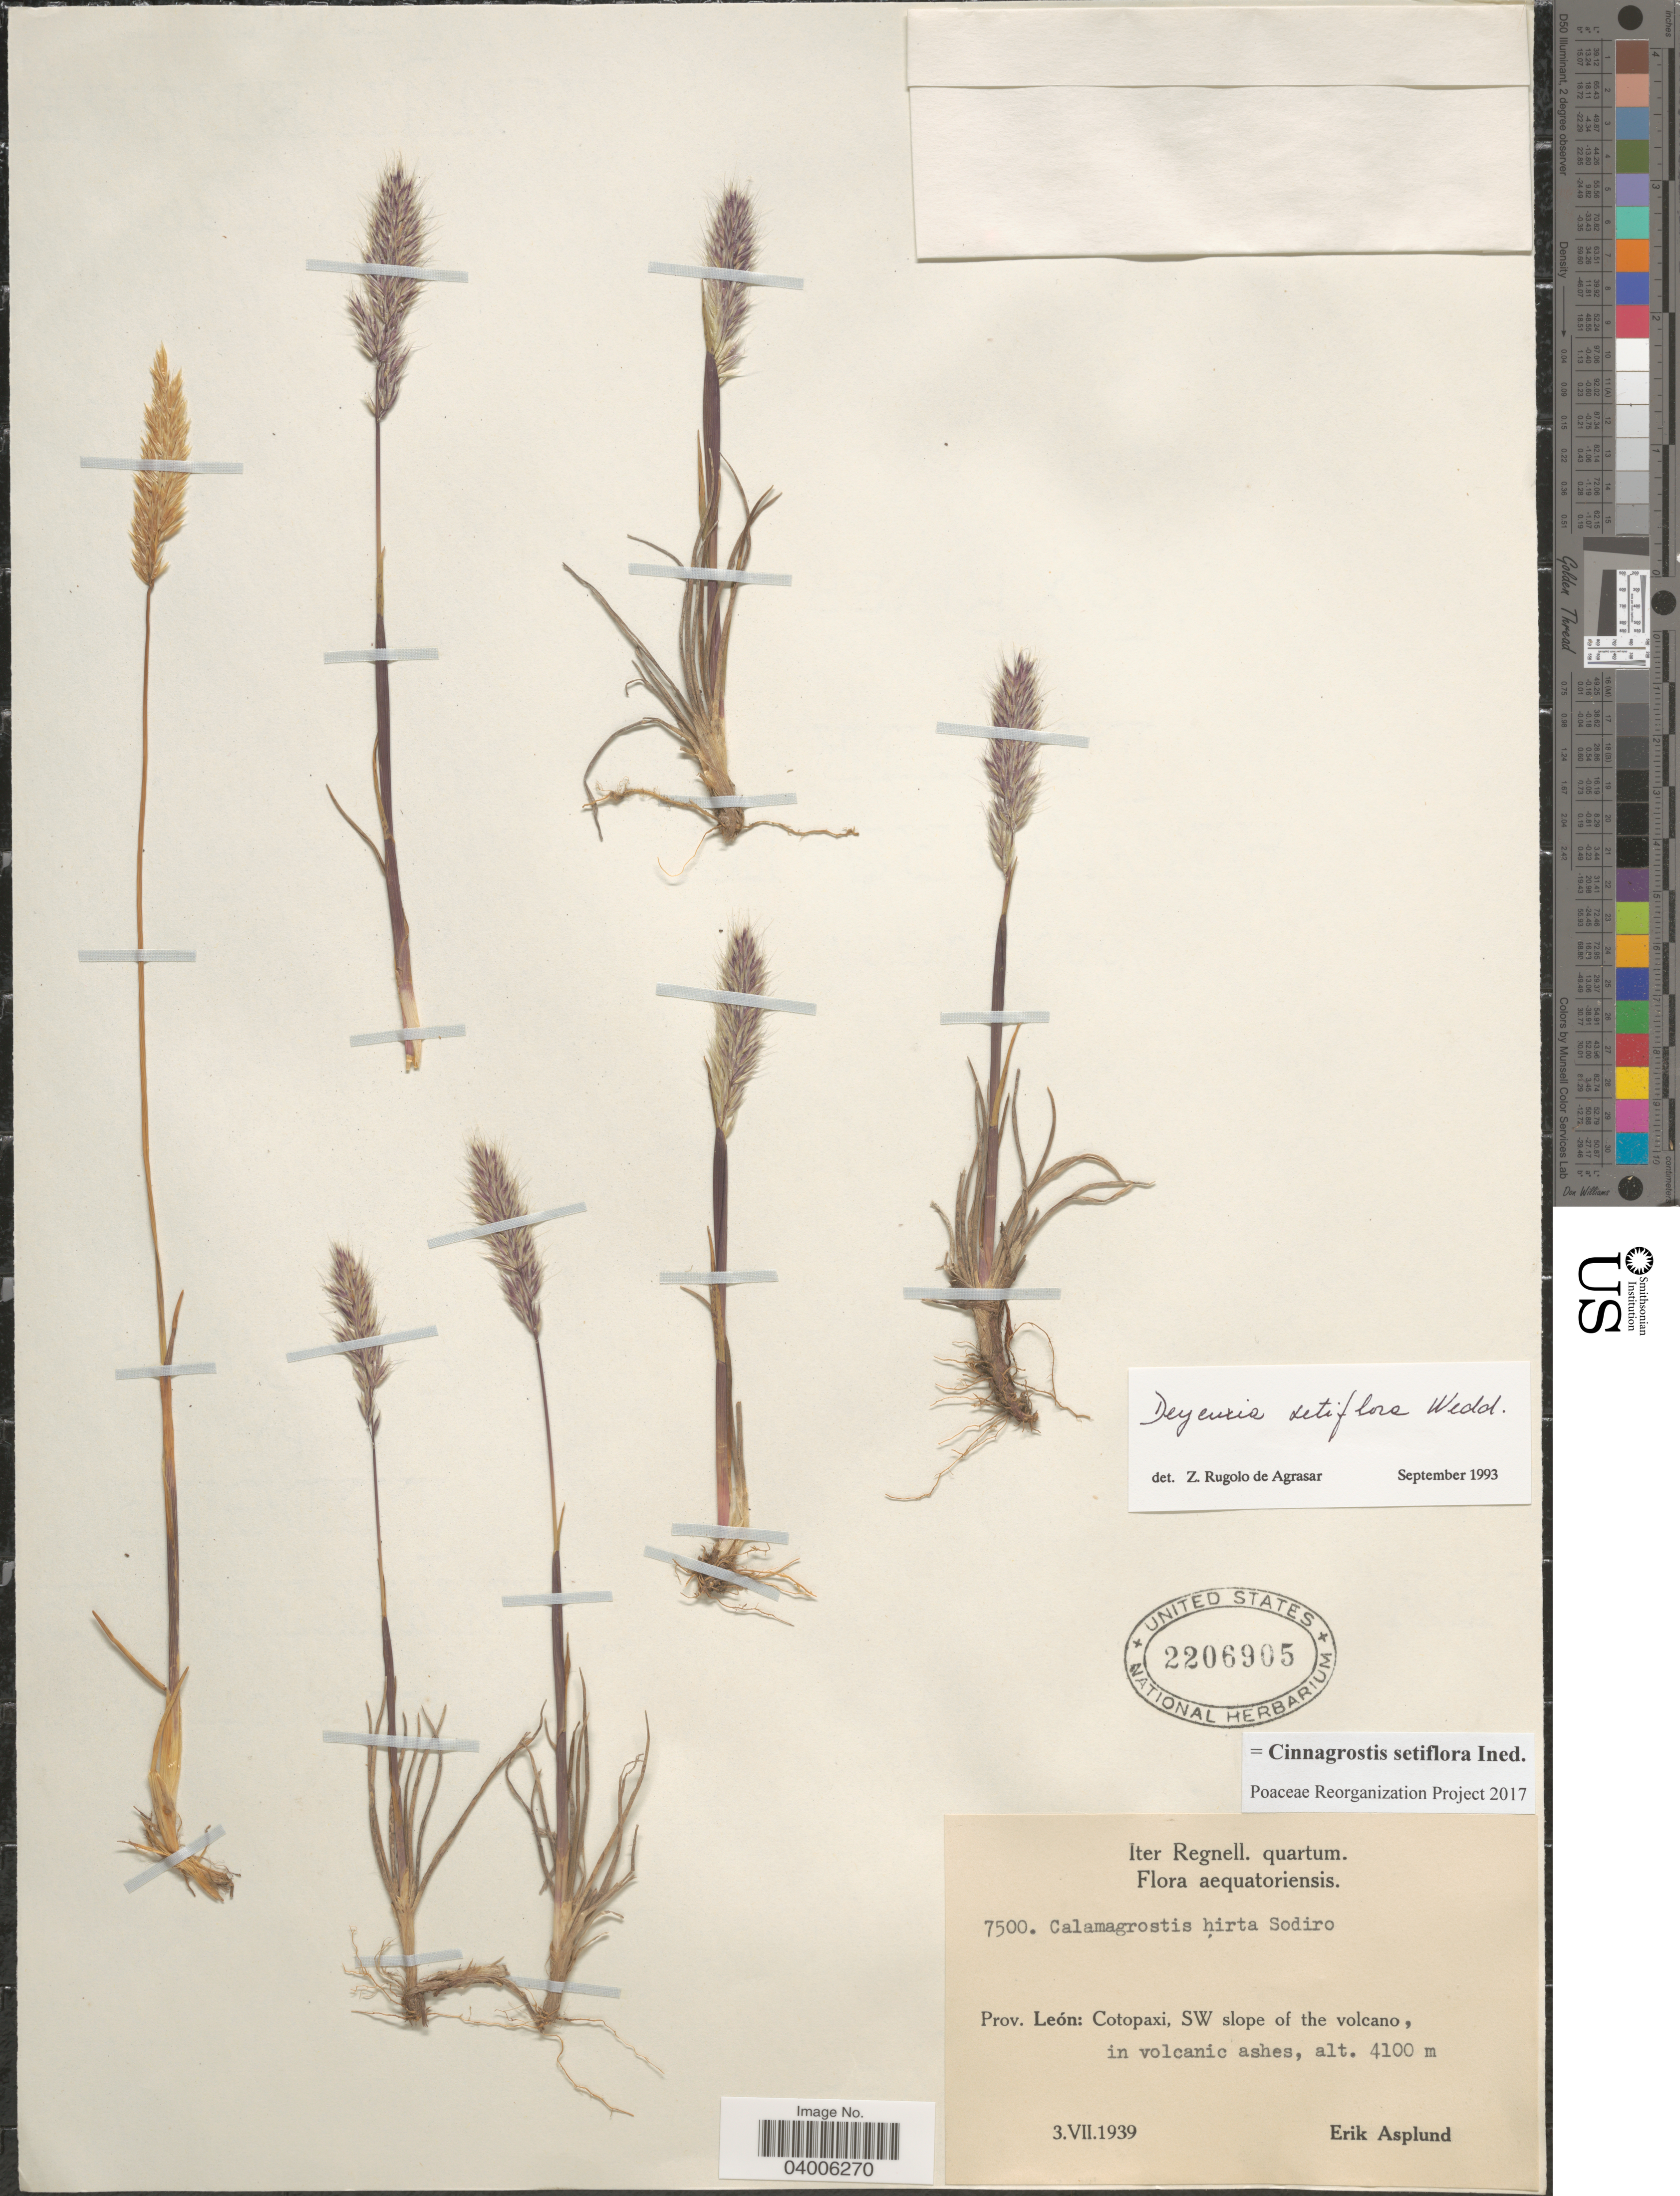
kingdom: Plantae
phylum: Tracheophyta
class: Liliopsida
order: Poales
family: Poaceae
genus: Cinnagrostis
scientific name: Cinnagrostis setiflora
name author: (Wedd.) P.M. Peterson et al.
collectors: E. Asplund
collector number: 7500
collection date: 1939-07-03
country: Ecuador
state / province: Cotopaxi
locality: Prov. León: Cotopaxi, SW slope of the volcano, in volcanic ashes.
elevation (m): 4100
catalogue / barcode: US 2206905